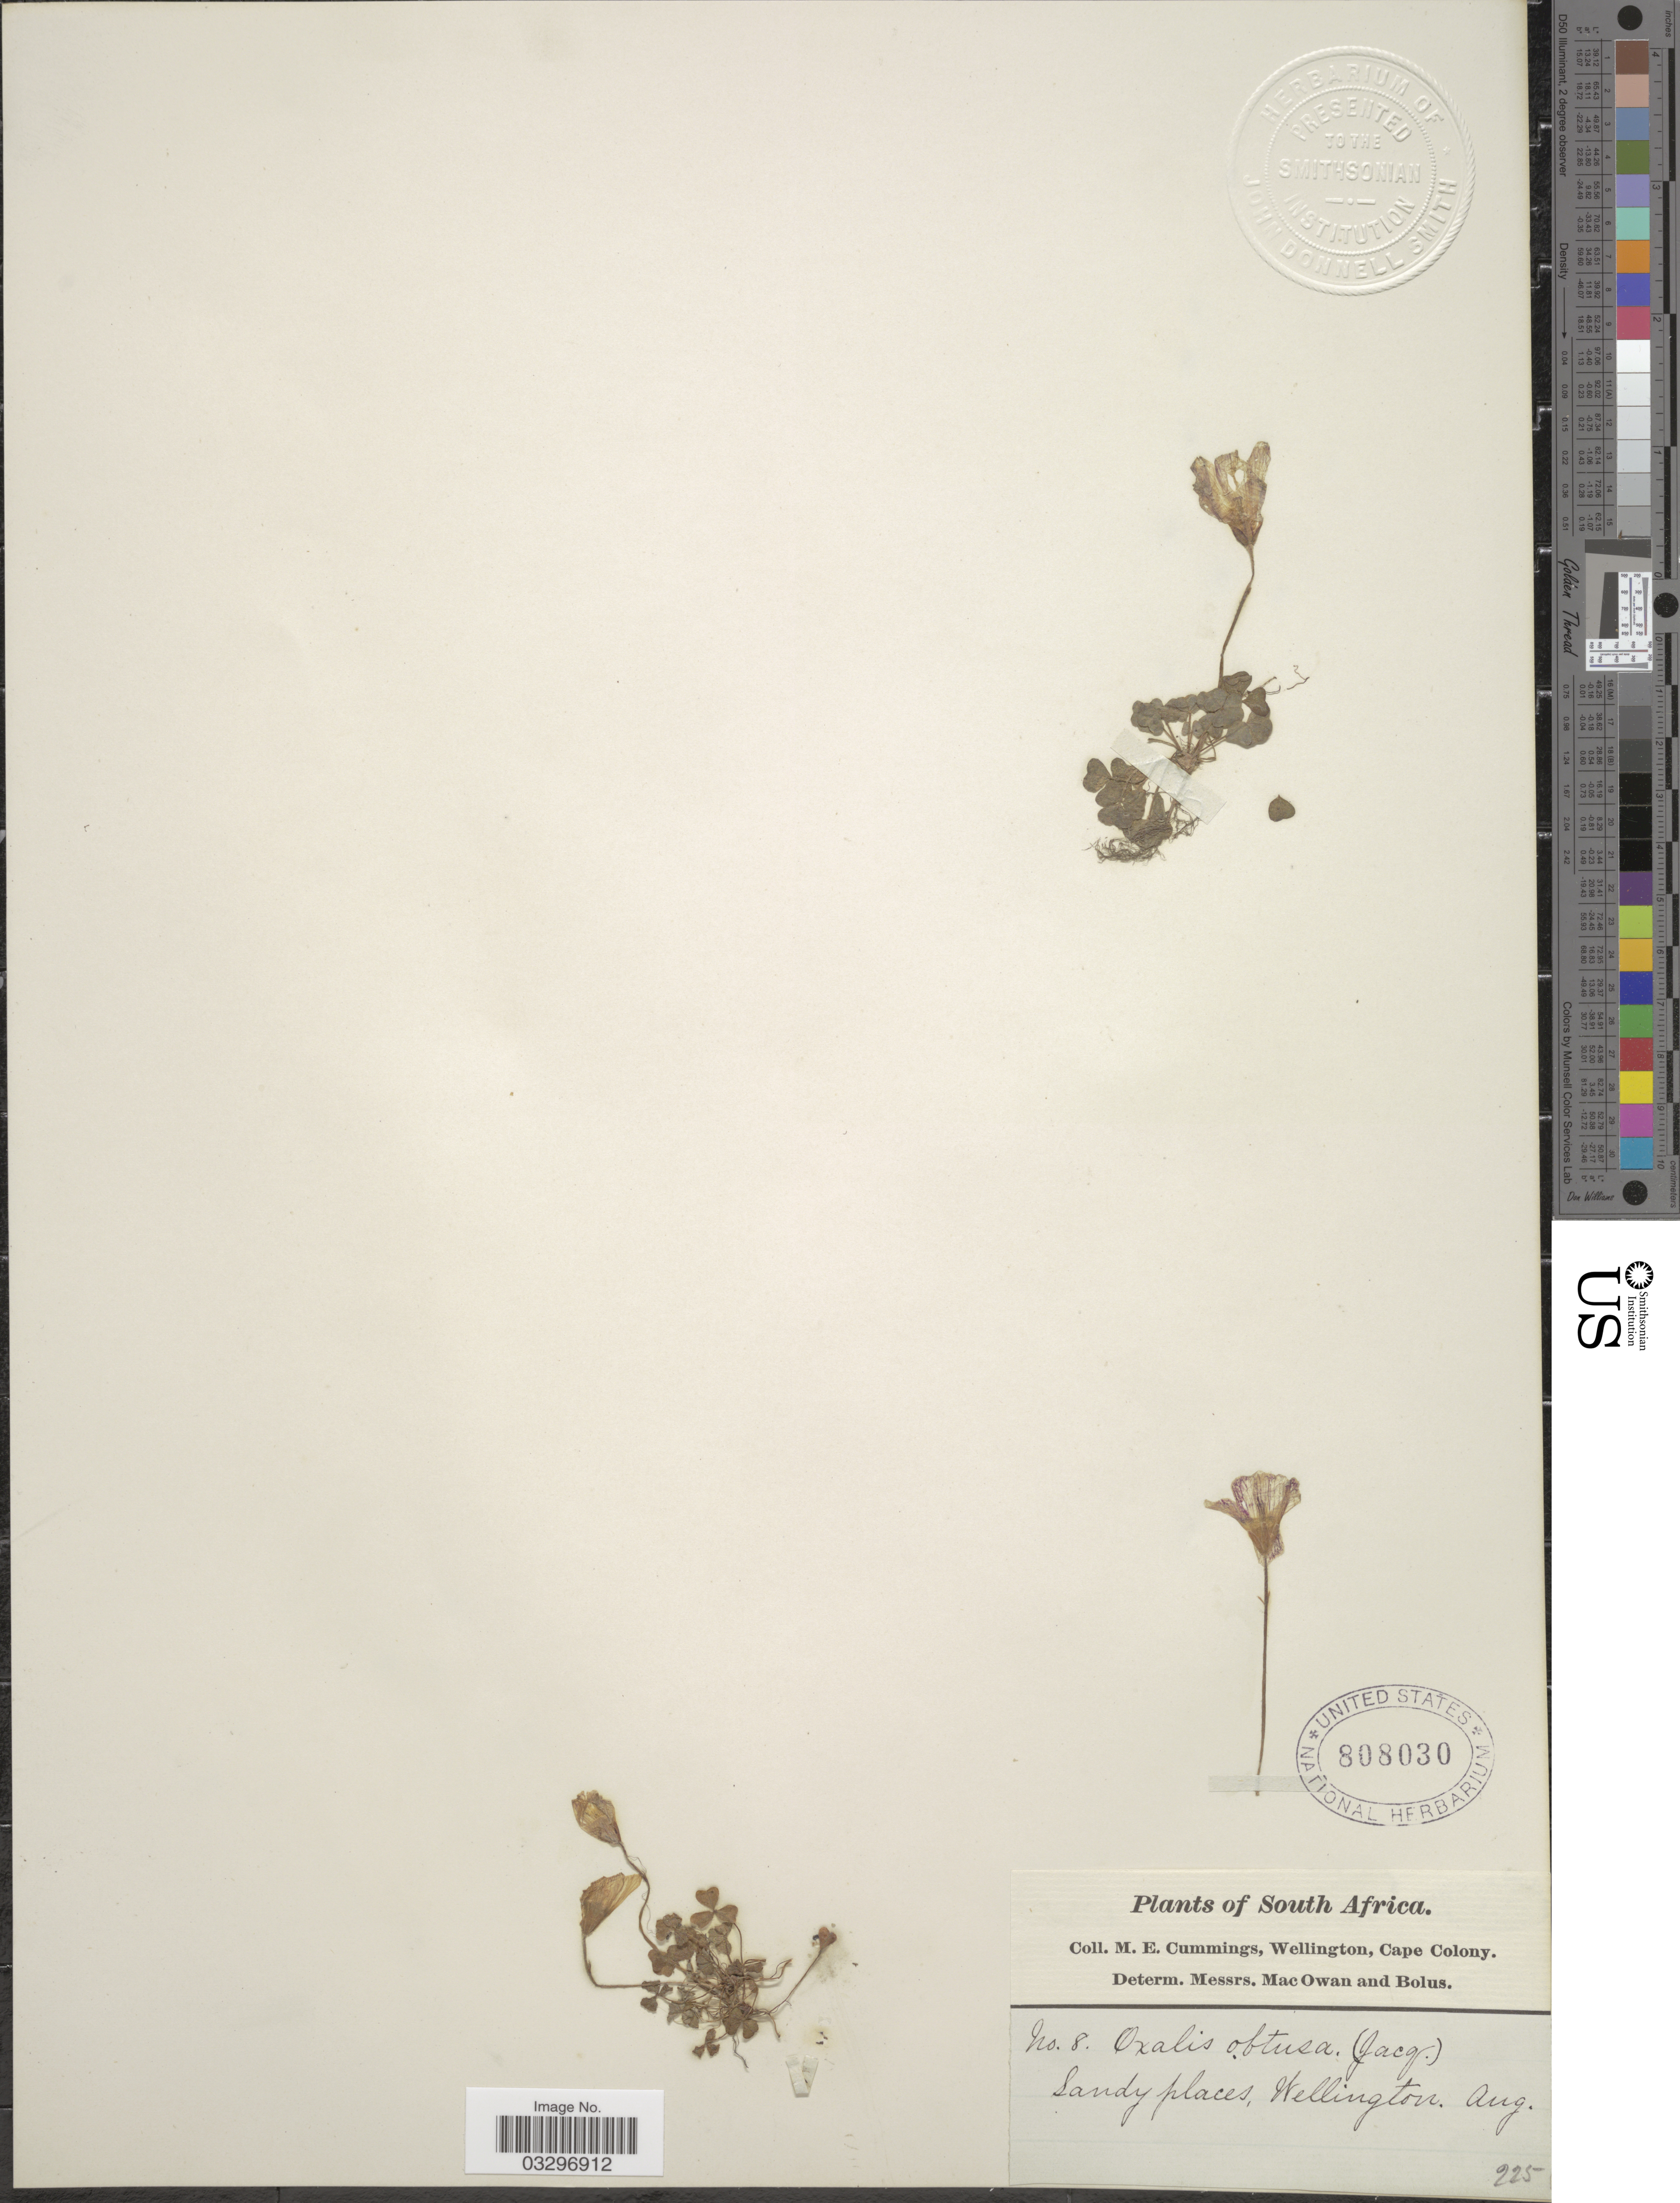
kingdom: Plantae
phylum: Tracheophyta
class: Magnoliopsida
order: Oxalidales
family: Oxalidaceae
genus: Oxalis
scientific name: Oxalis obtusa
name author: Jacq.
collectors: M. E. Cummings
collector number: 8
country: South Africa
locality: Wellington.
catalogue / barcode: US 808030